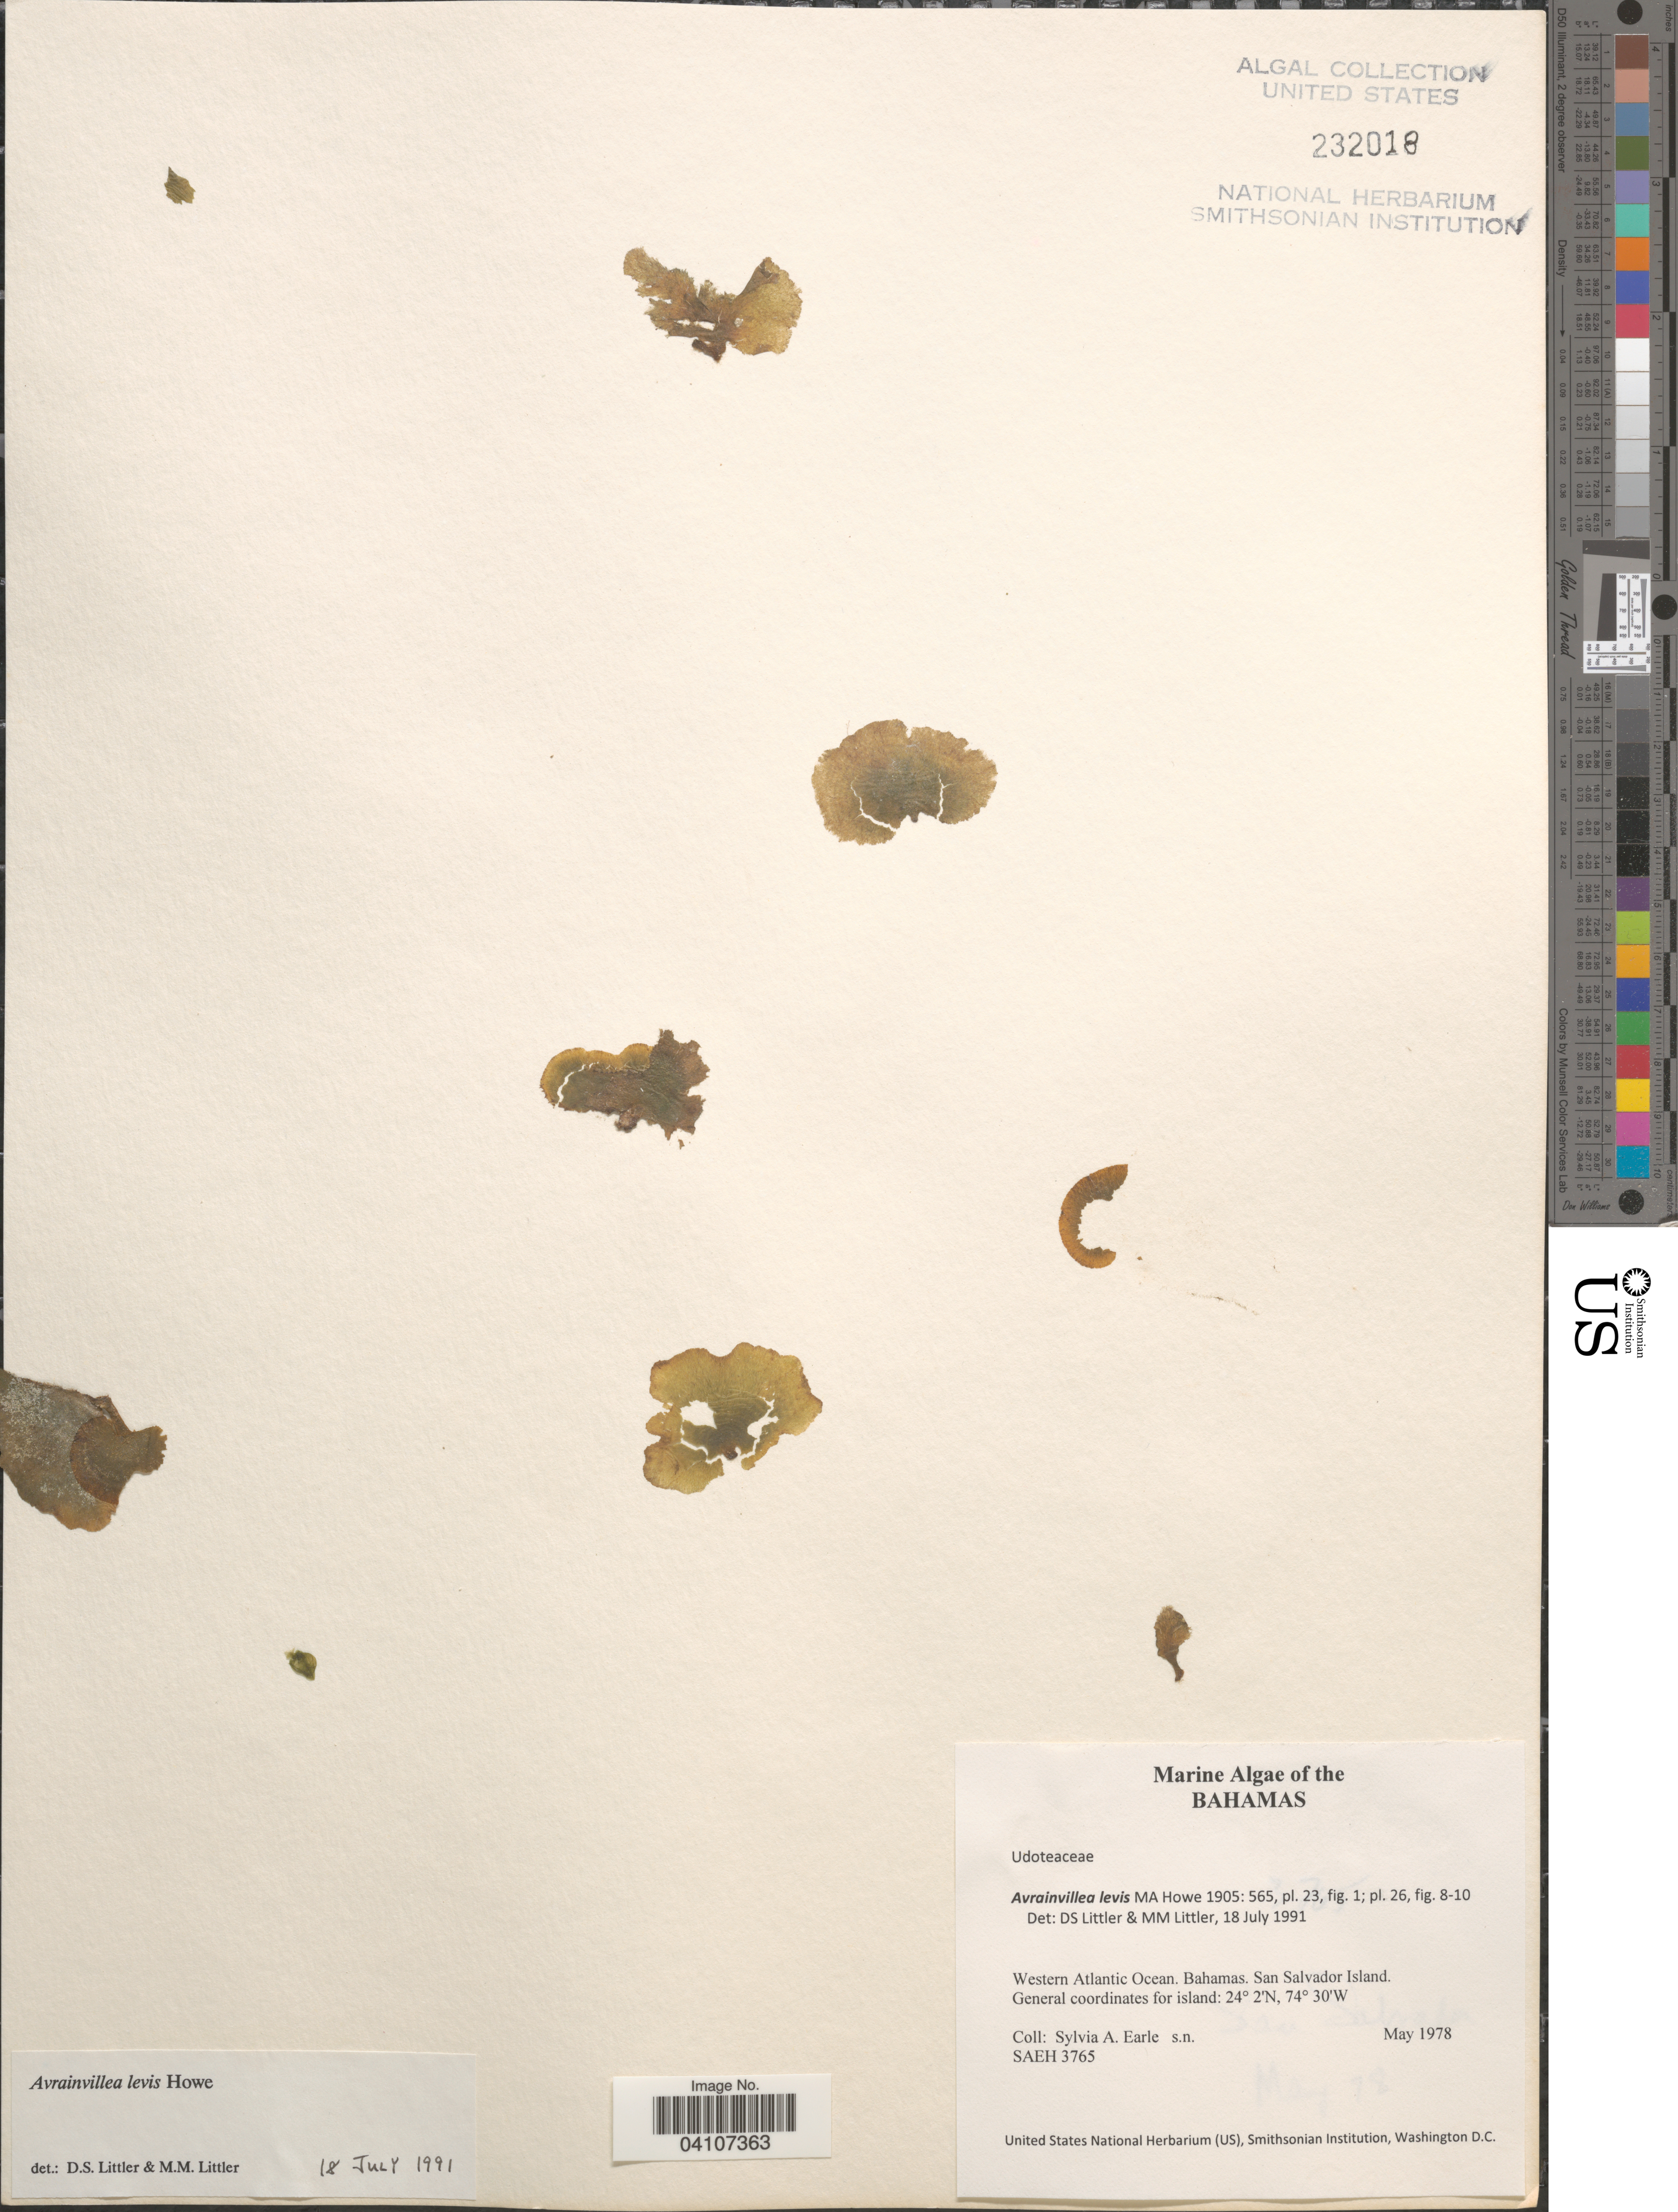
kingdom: Plantae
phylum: Chlorophyta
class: Ulvophyceae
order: Bryopsidales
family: Dichotomosiphonaceae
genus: Avrainvillea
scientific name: Avrainvillea levis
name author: M. Howe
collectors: S. A. Earle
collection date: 1978-05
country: Bahamas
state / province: San Salvador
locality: Western Atlantic Ocean. San Salvador Island.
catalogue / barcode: US 232018